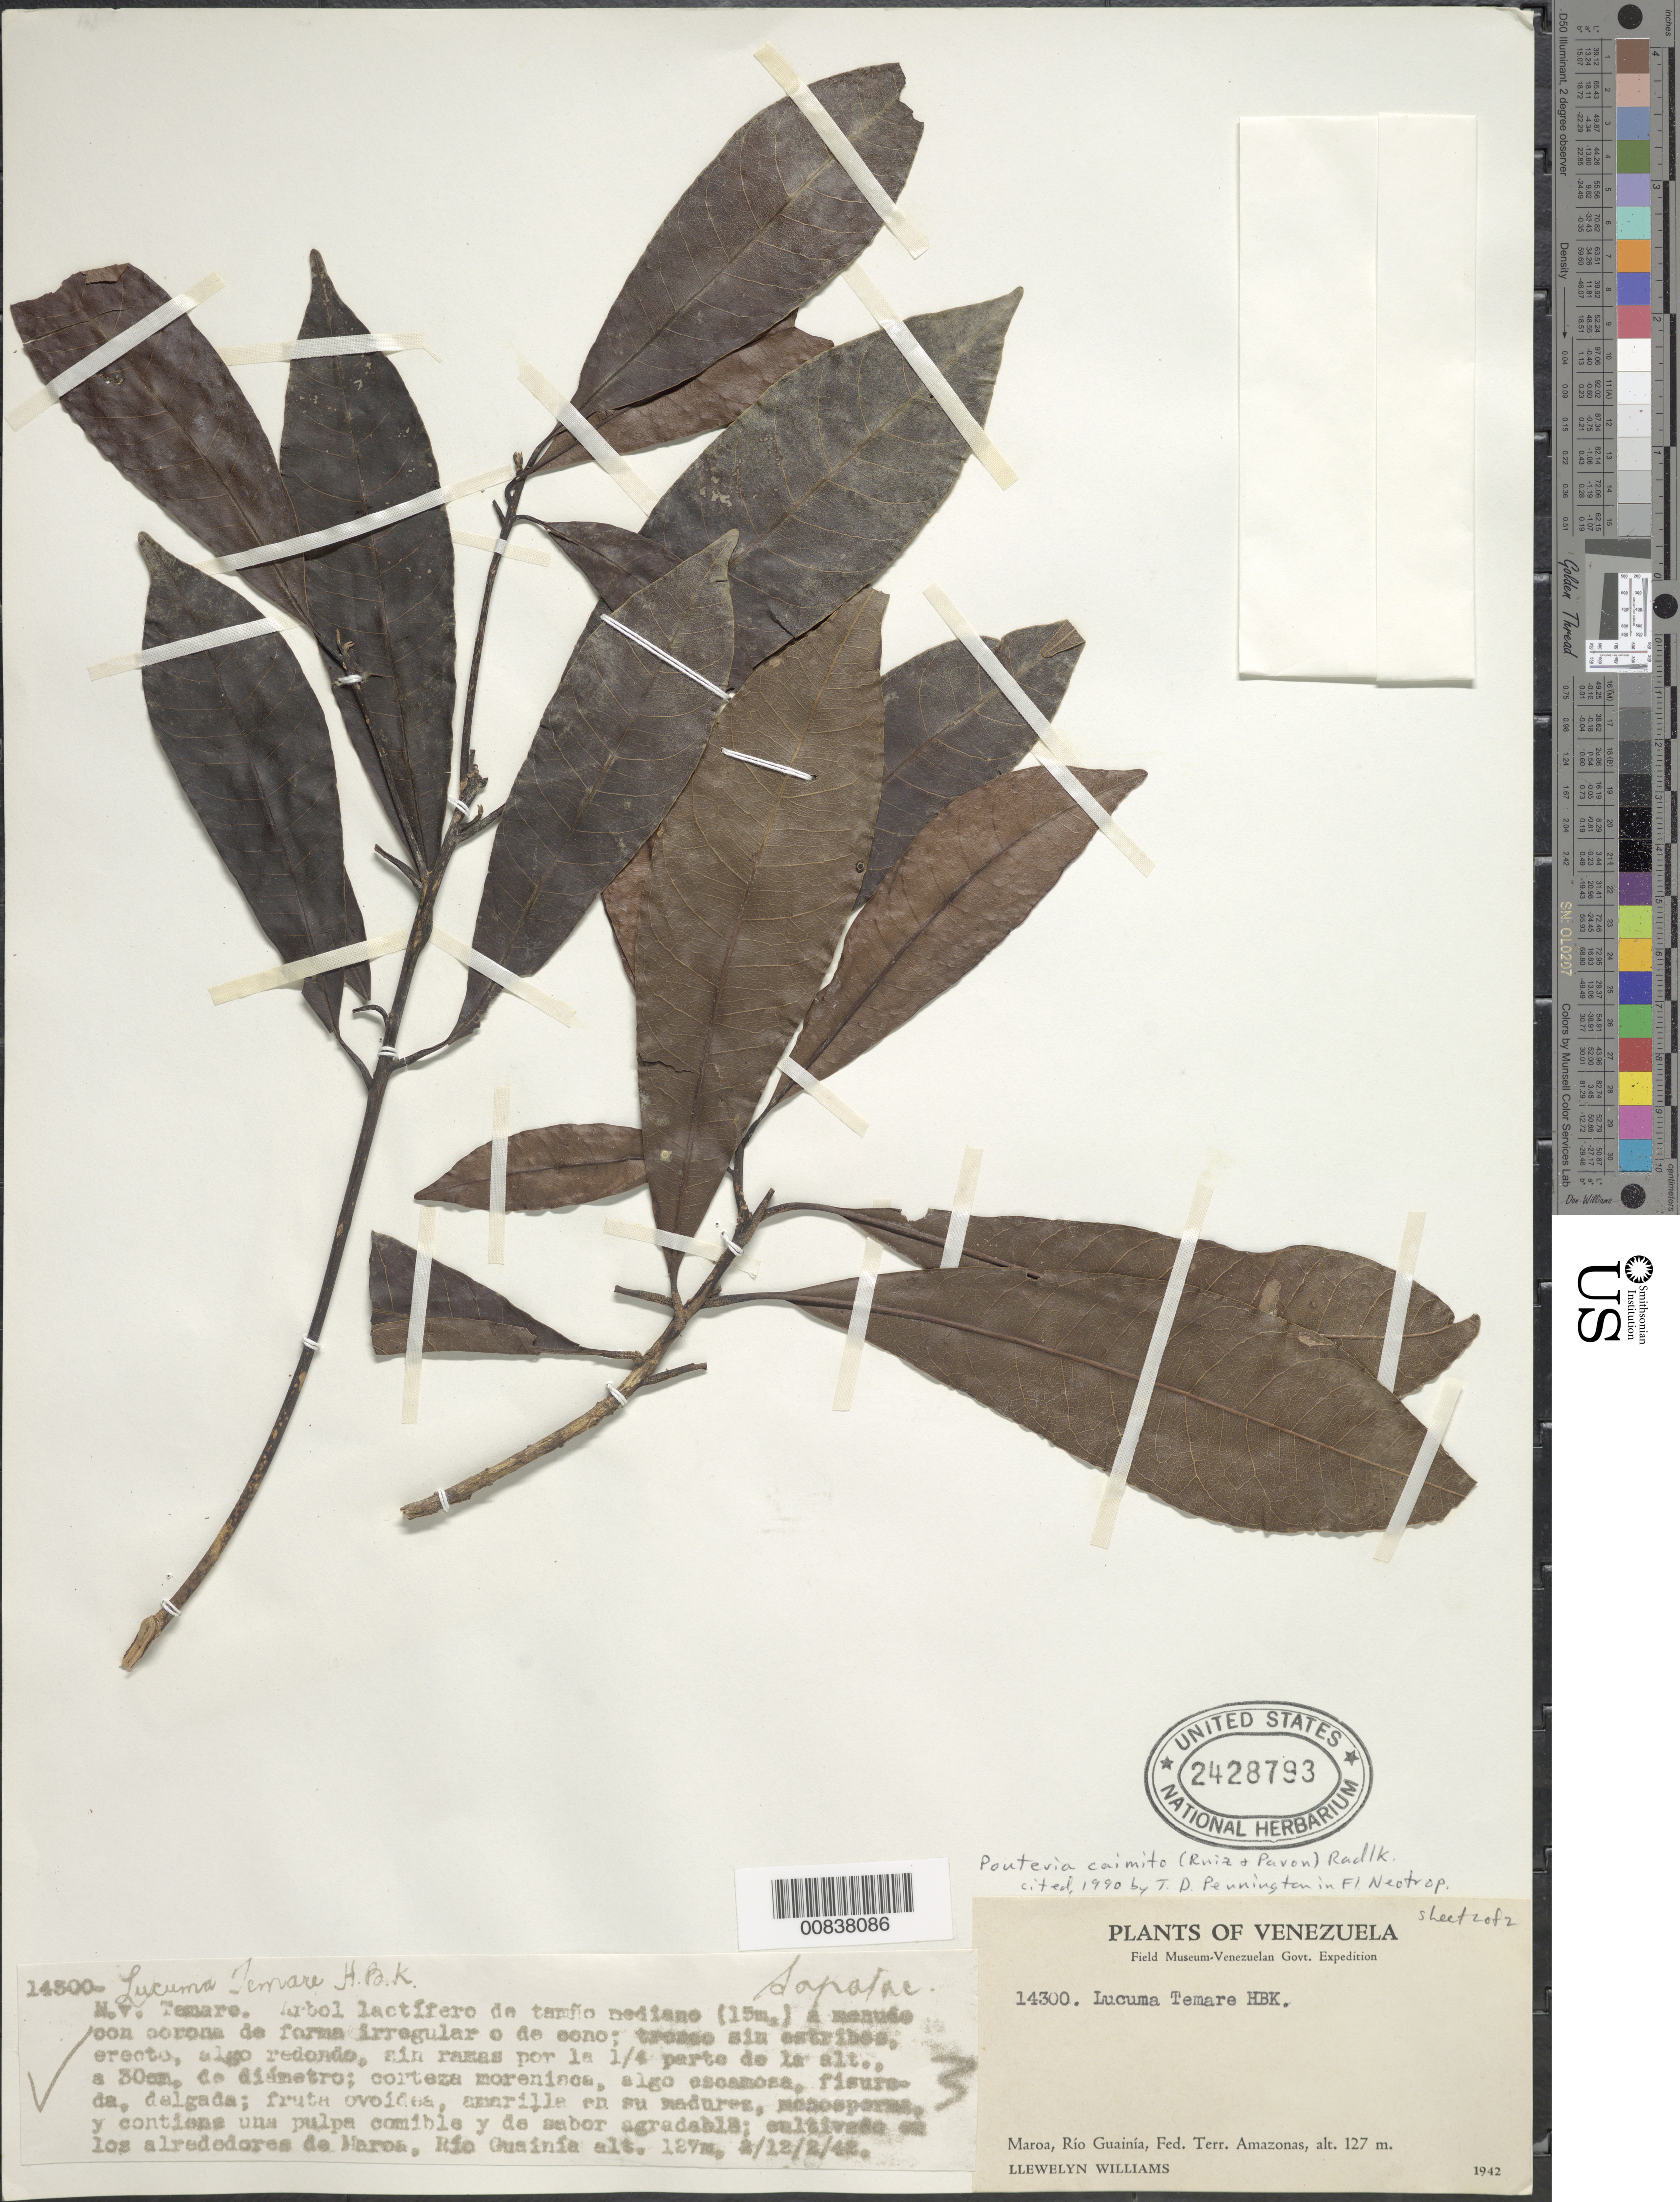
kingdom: Plantae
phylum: Tracheophyta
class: Magnoliopsida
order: Ericales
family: Sapotaceae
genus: Pouteria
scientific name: Pouteria caimito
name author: (Ruiz & Pav.) Radlk.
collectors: Ll. Williams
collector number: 14300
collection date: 1942-02-12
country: Venezuela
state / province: Amazonas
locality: Maroa, Rio Guainia, Fed. Terr. Amazonas.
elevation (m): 127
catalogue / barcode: US 2428793